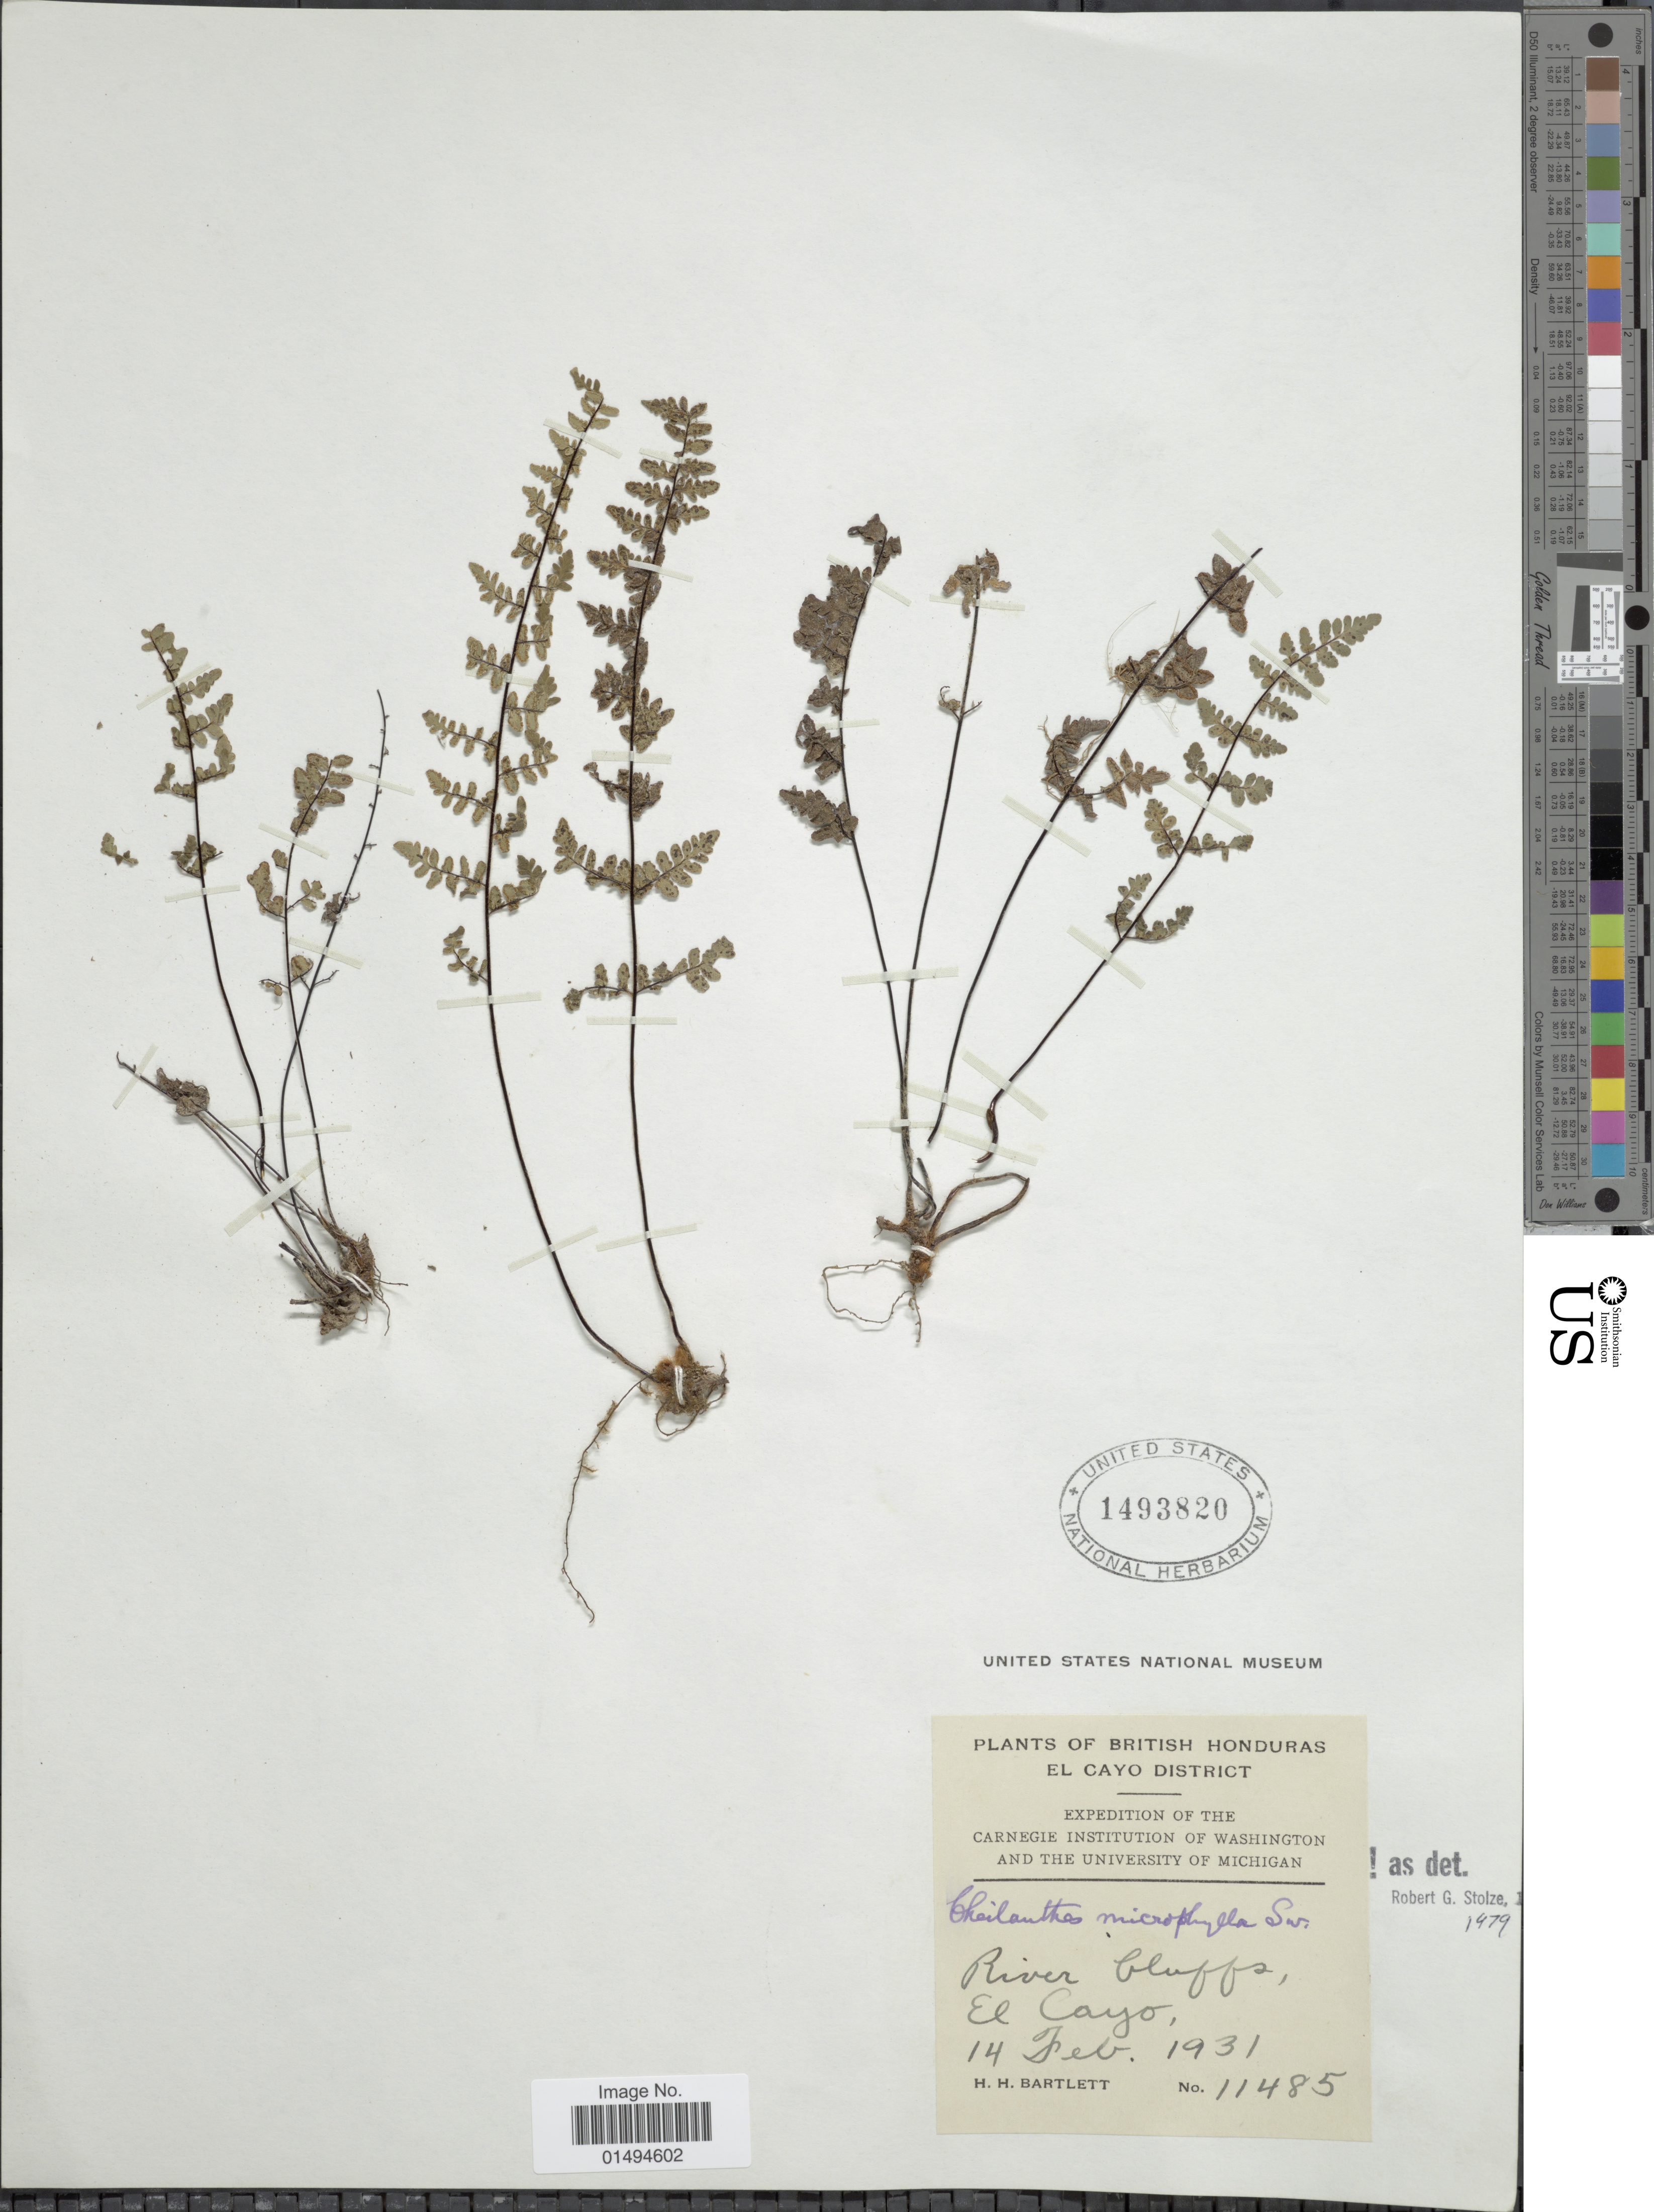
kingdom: Plantae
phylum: Tracheophyta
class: Polypodiopsida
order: Polypodiales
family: Pteridaceae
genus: Myriopteris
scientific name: Myriopteris microphylla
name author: (Sw.) Grusz & Windham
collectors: H. H. Bartlett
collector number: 11485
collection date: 1931-02-14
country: Belize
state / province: Cayo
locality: El Cayo District, River bluffs, El Cayo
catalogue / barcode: US 1493820